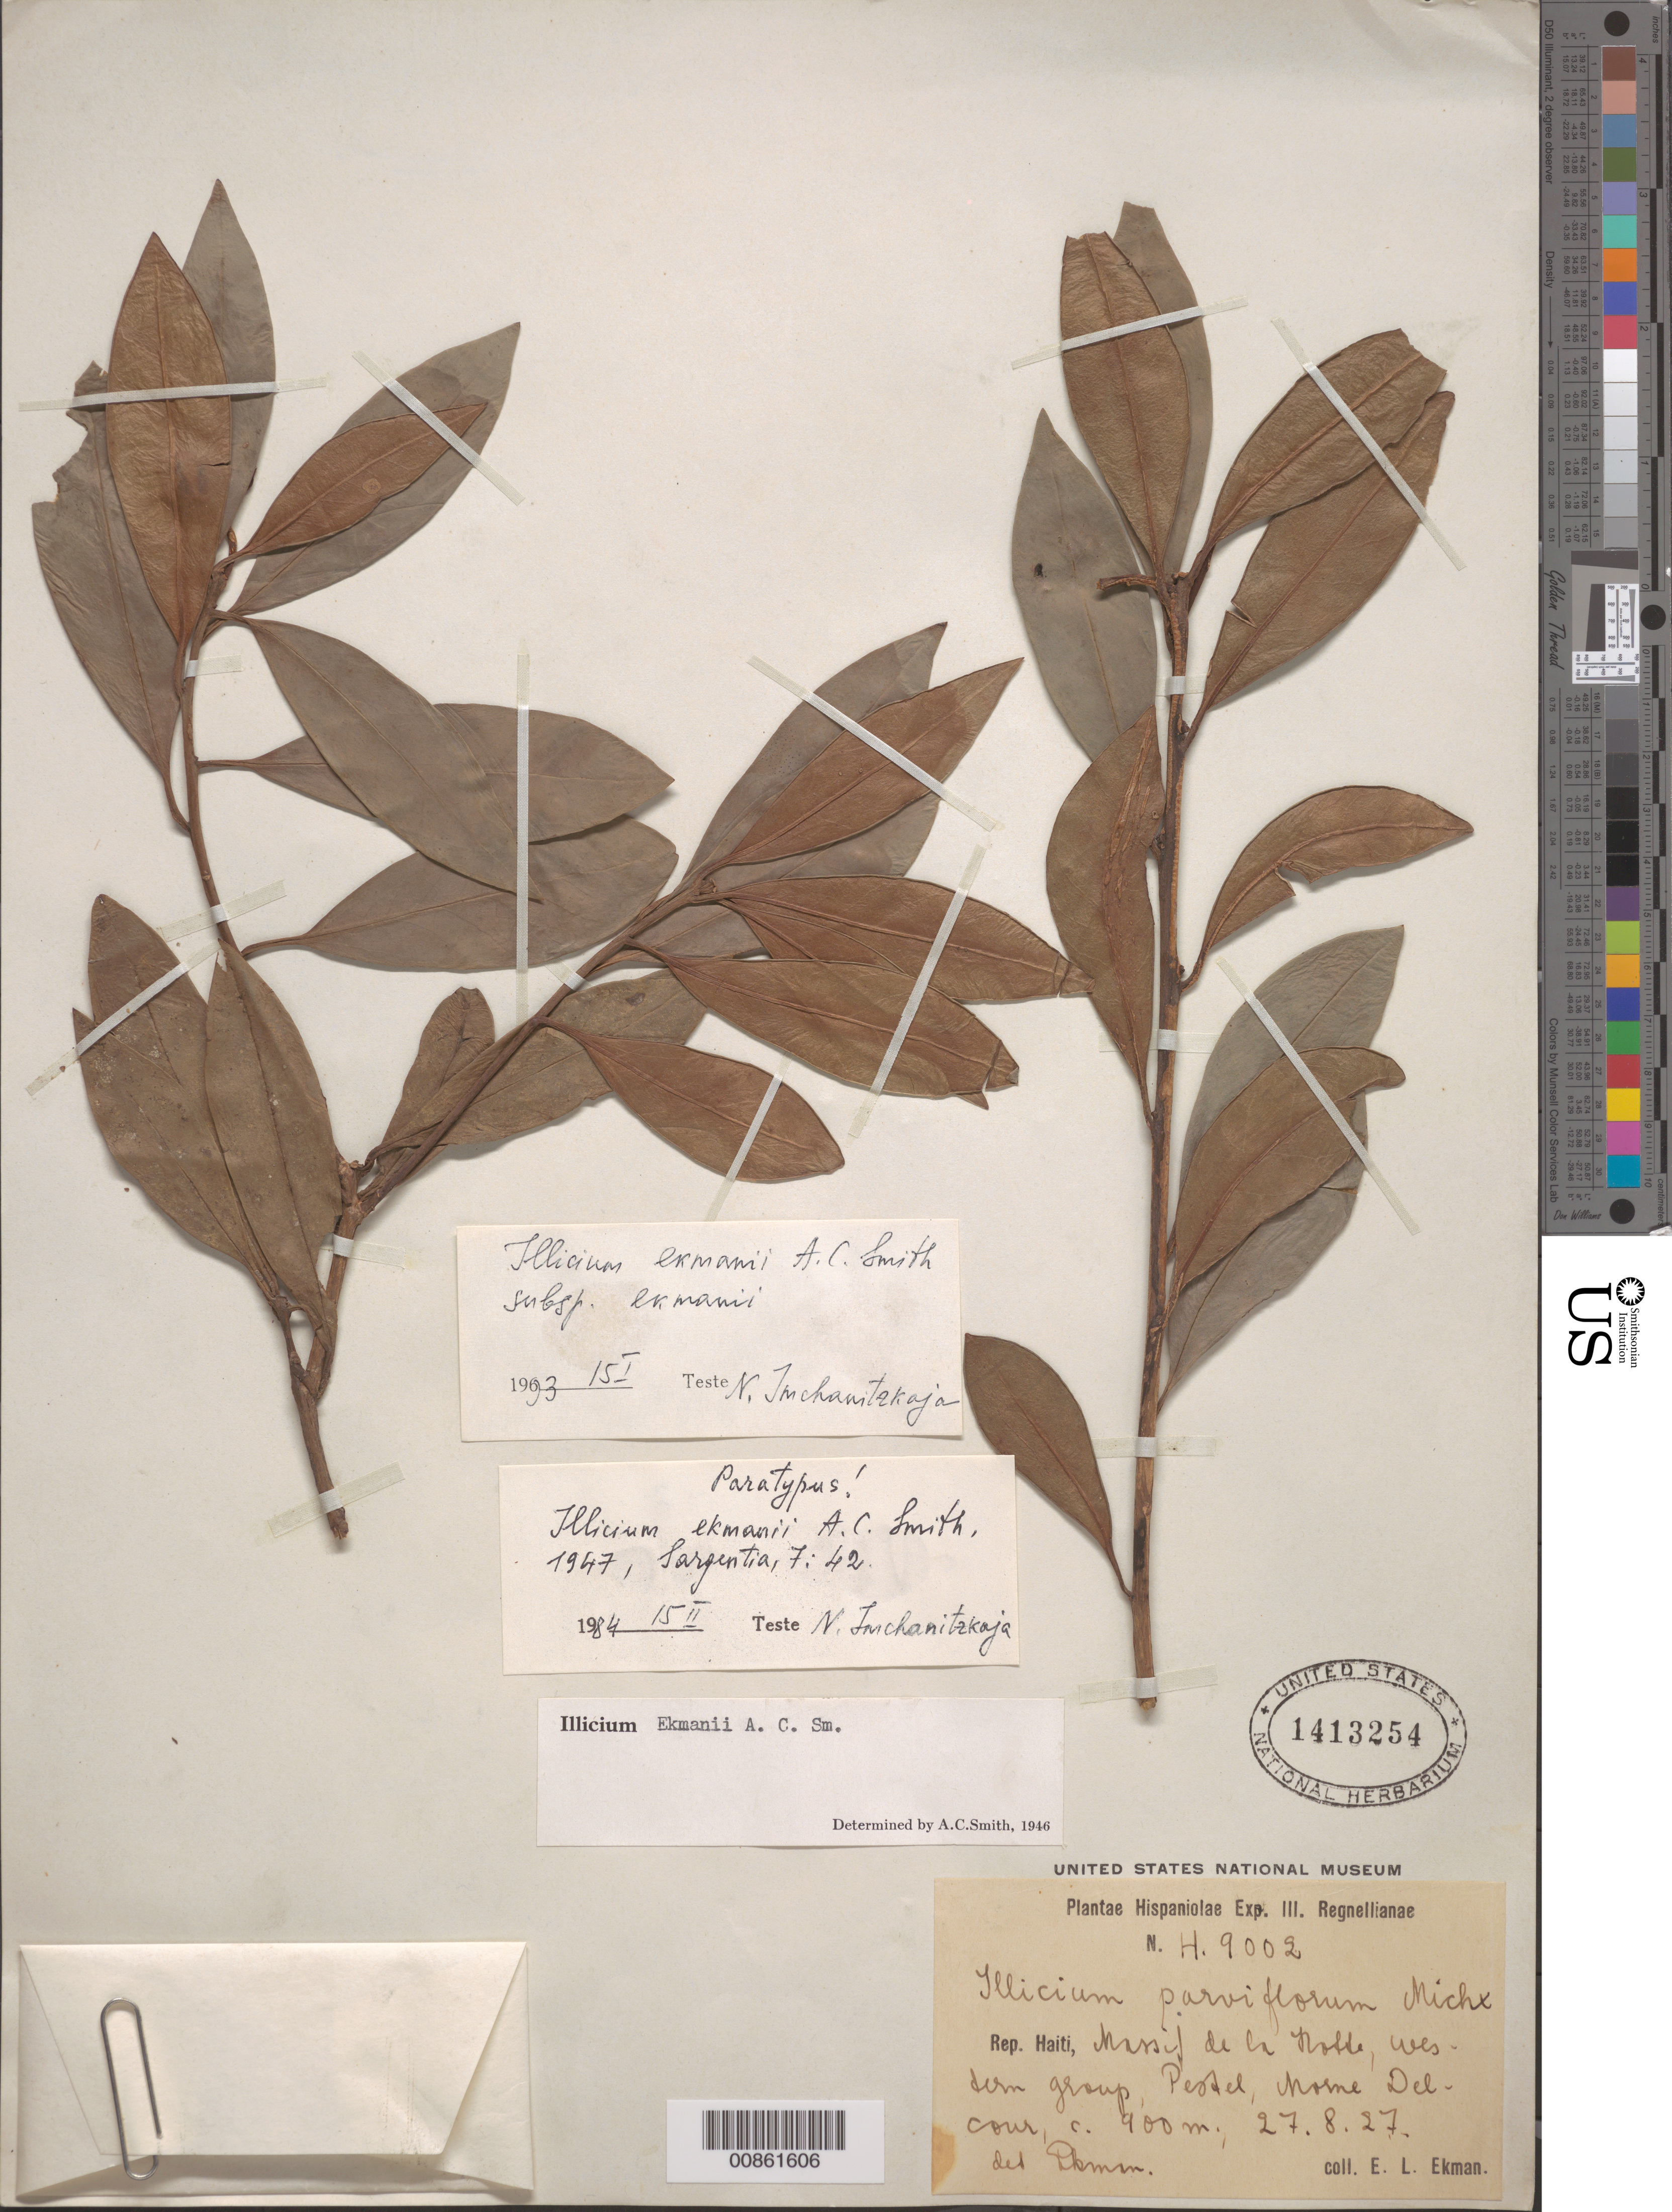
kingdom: Plantae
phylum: Tracheophyta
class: Magnoliopsida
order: Austrobaileyales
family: Schisandraceae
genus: Illicium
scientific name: Illicium ekmanii subsp. ekmanii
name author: A.C. Sm.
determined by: Imchanitzkaja, N.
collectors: E. L. Ekman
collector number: H 9002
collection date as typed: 27 Aug 1927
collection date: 1927-08-27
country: Haiti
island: Hispaniola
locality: Massif de la Hotte, western group, Pestel, Morne Delcour.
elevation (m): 900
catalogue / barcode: US 1413254